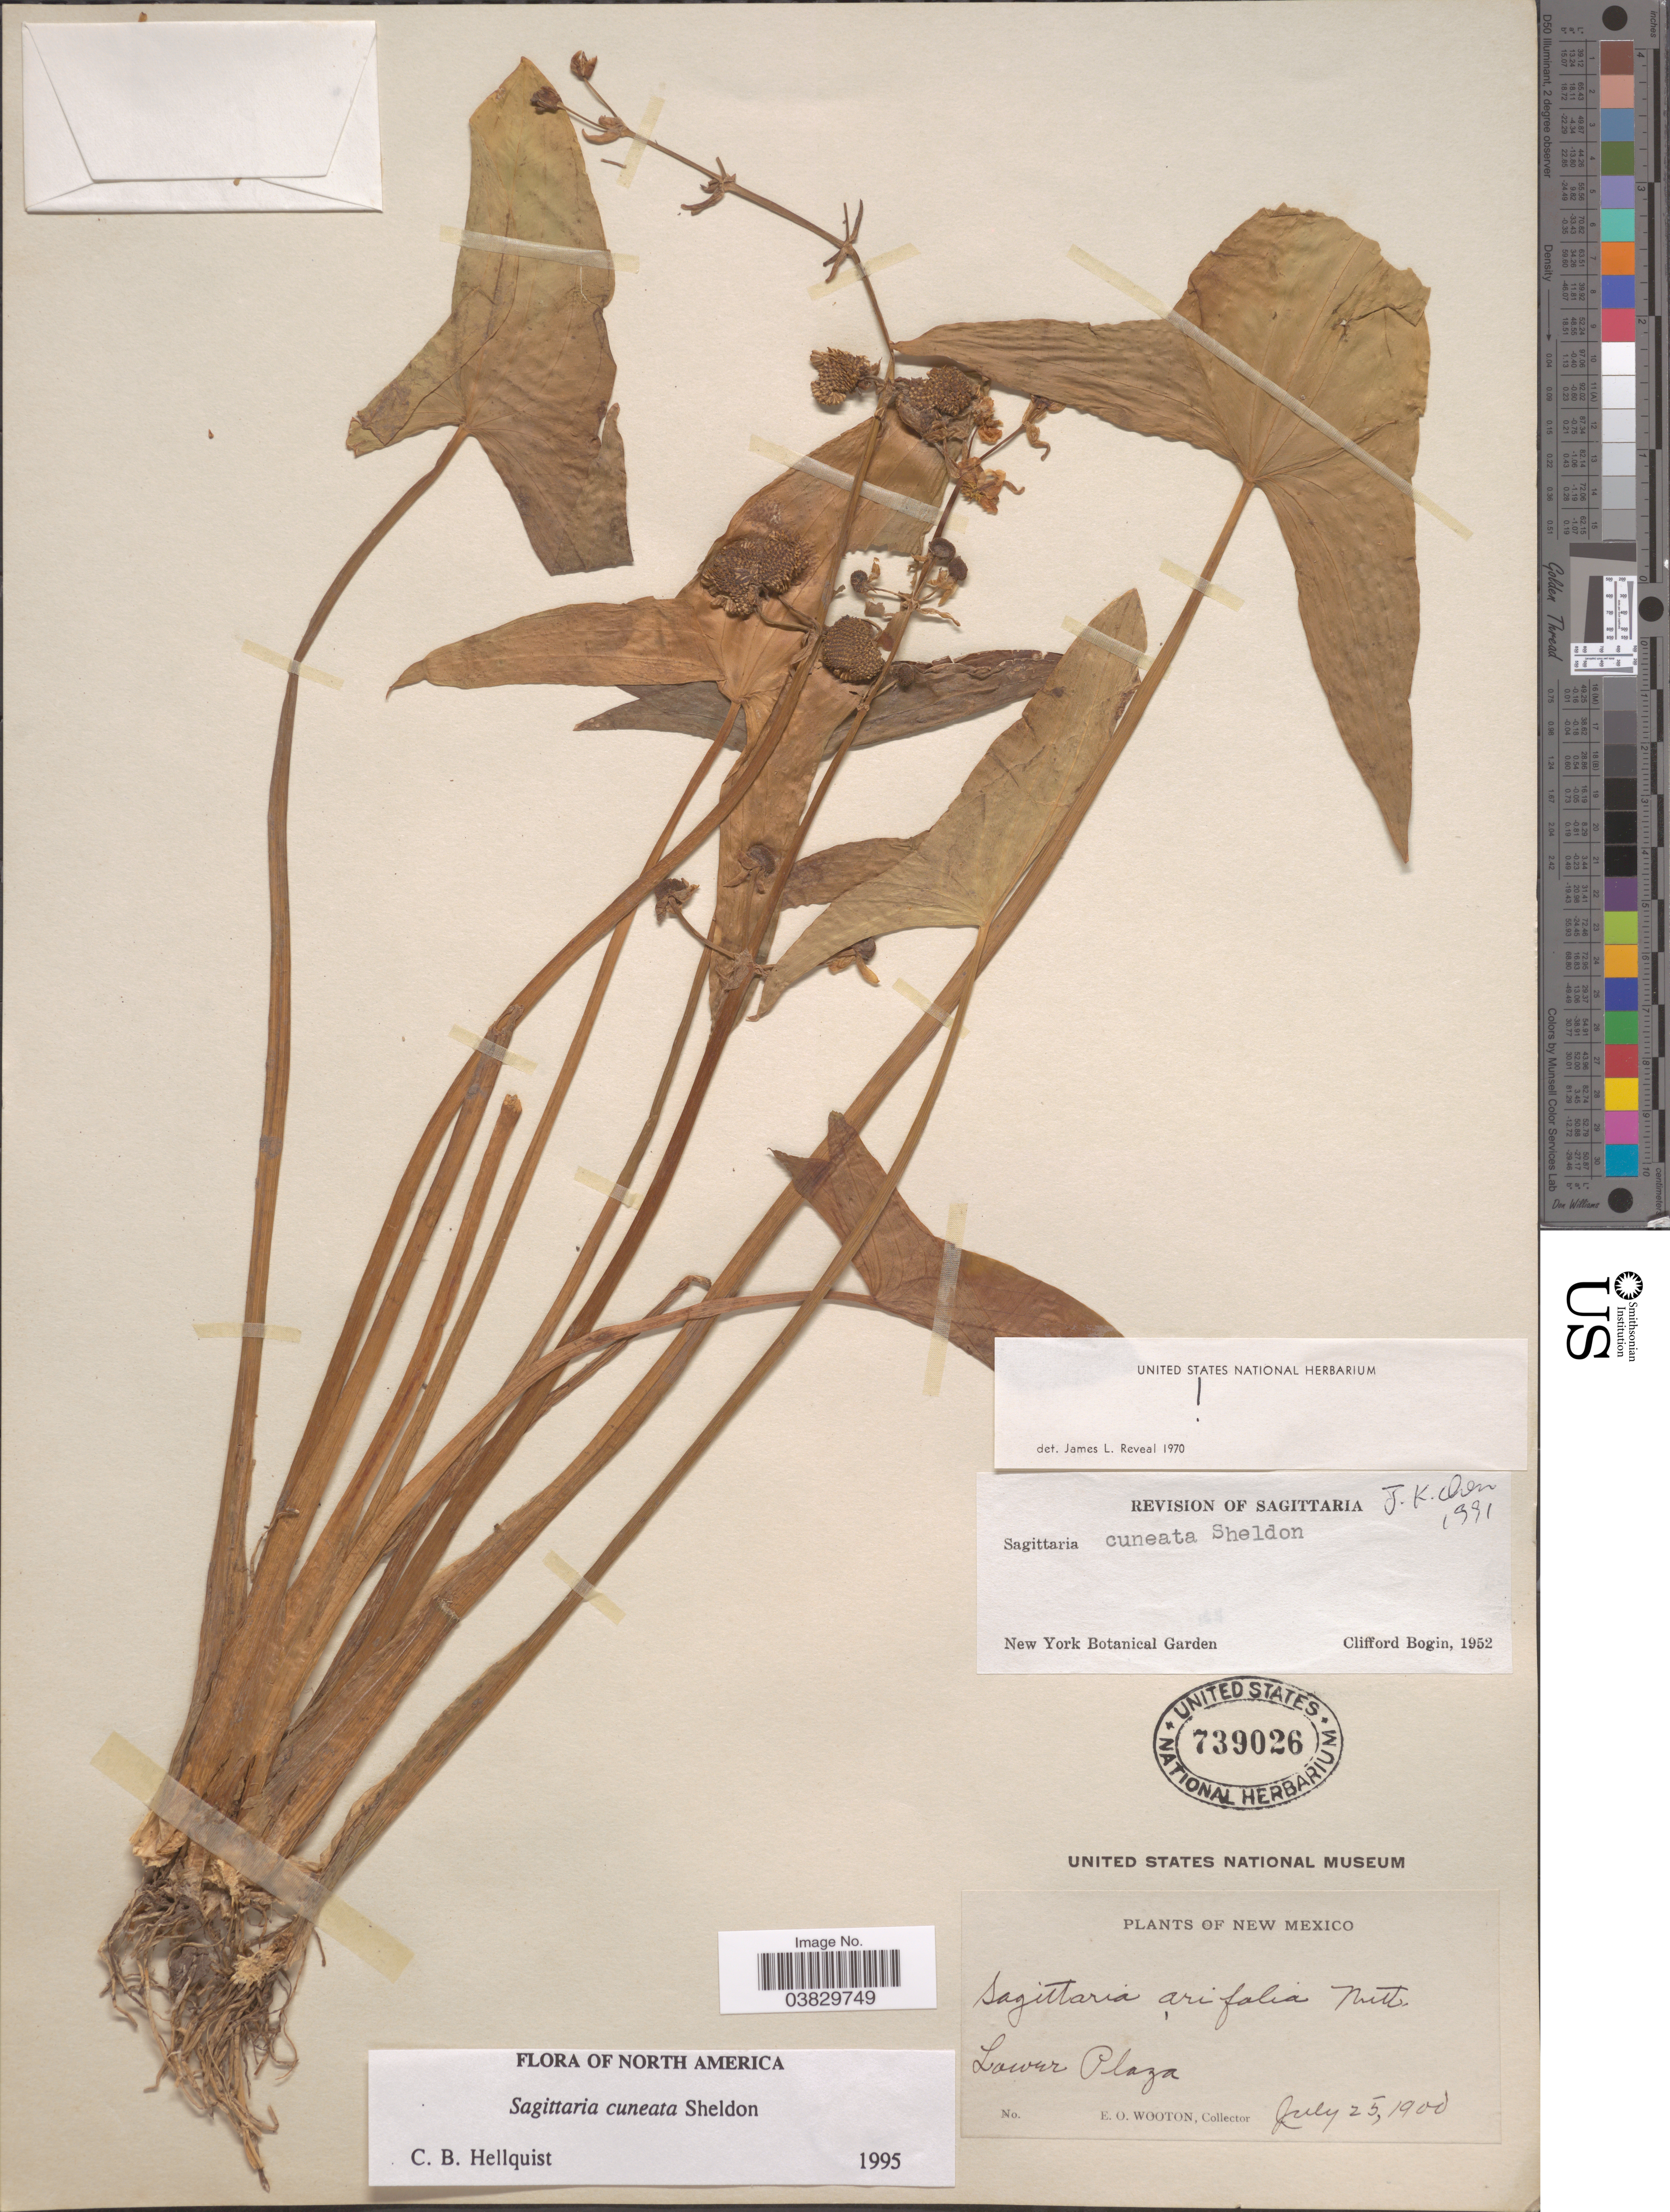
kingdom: Plantae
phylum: Tracheophyta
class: Liliopsida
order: Alismatales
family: Alismataceae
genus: Sagittaria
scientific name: Sagittaria cuneata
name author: E. Sheld.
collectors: E. O. Wooton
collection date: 1900-07-25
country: United States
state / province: New Mexico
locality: Lower Plaza.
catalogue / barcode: US 739026